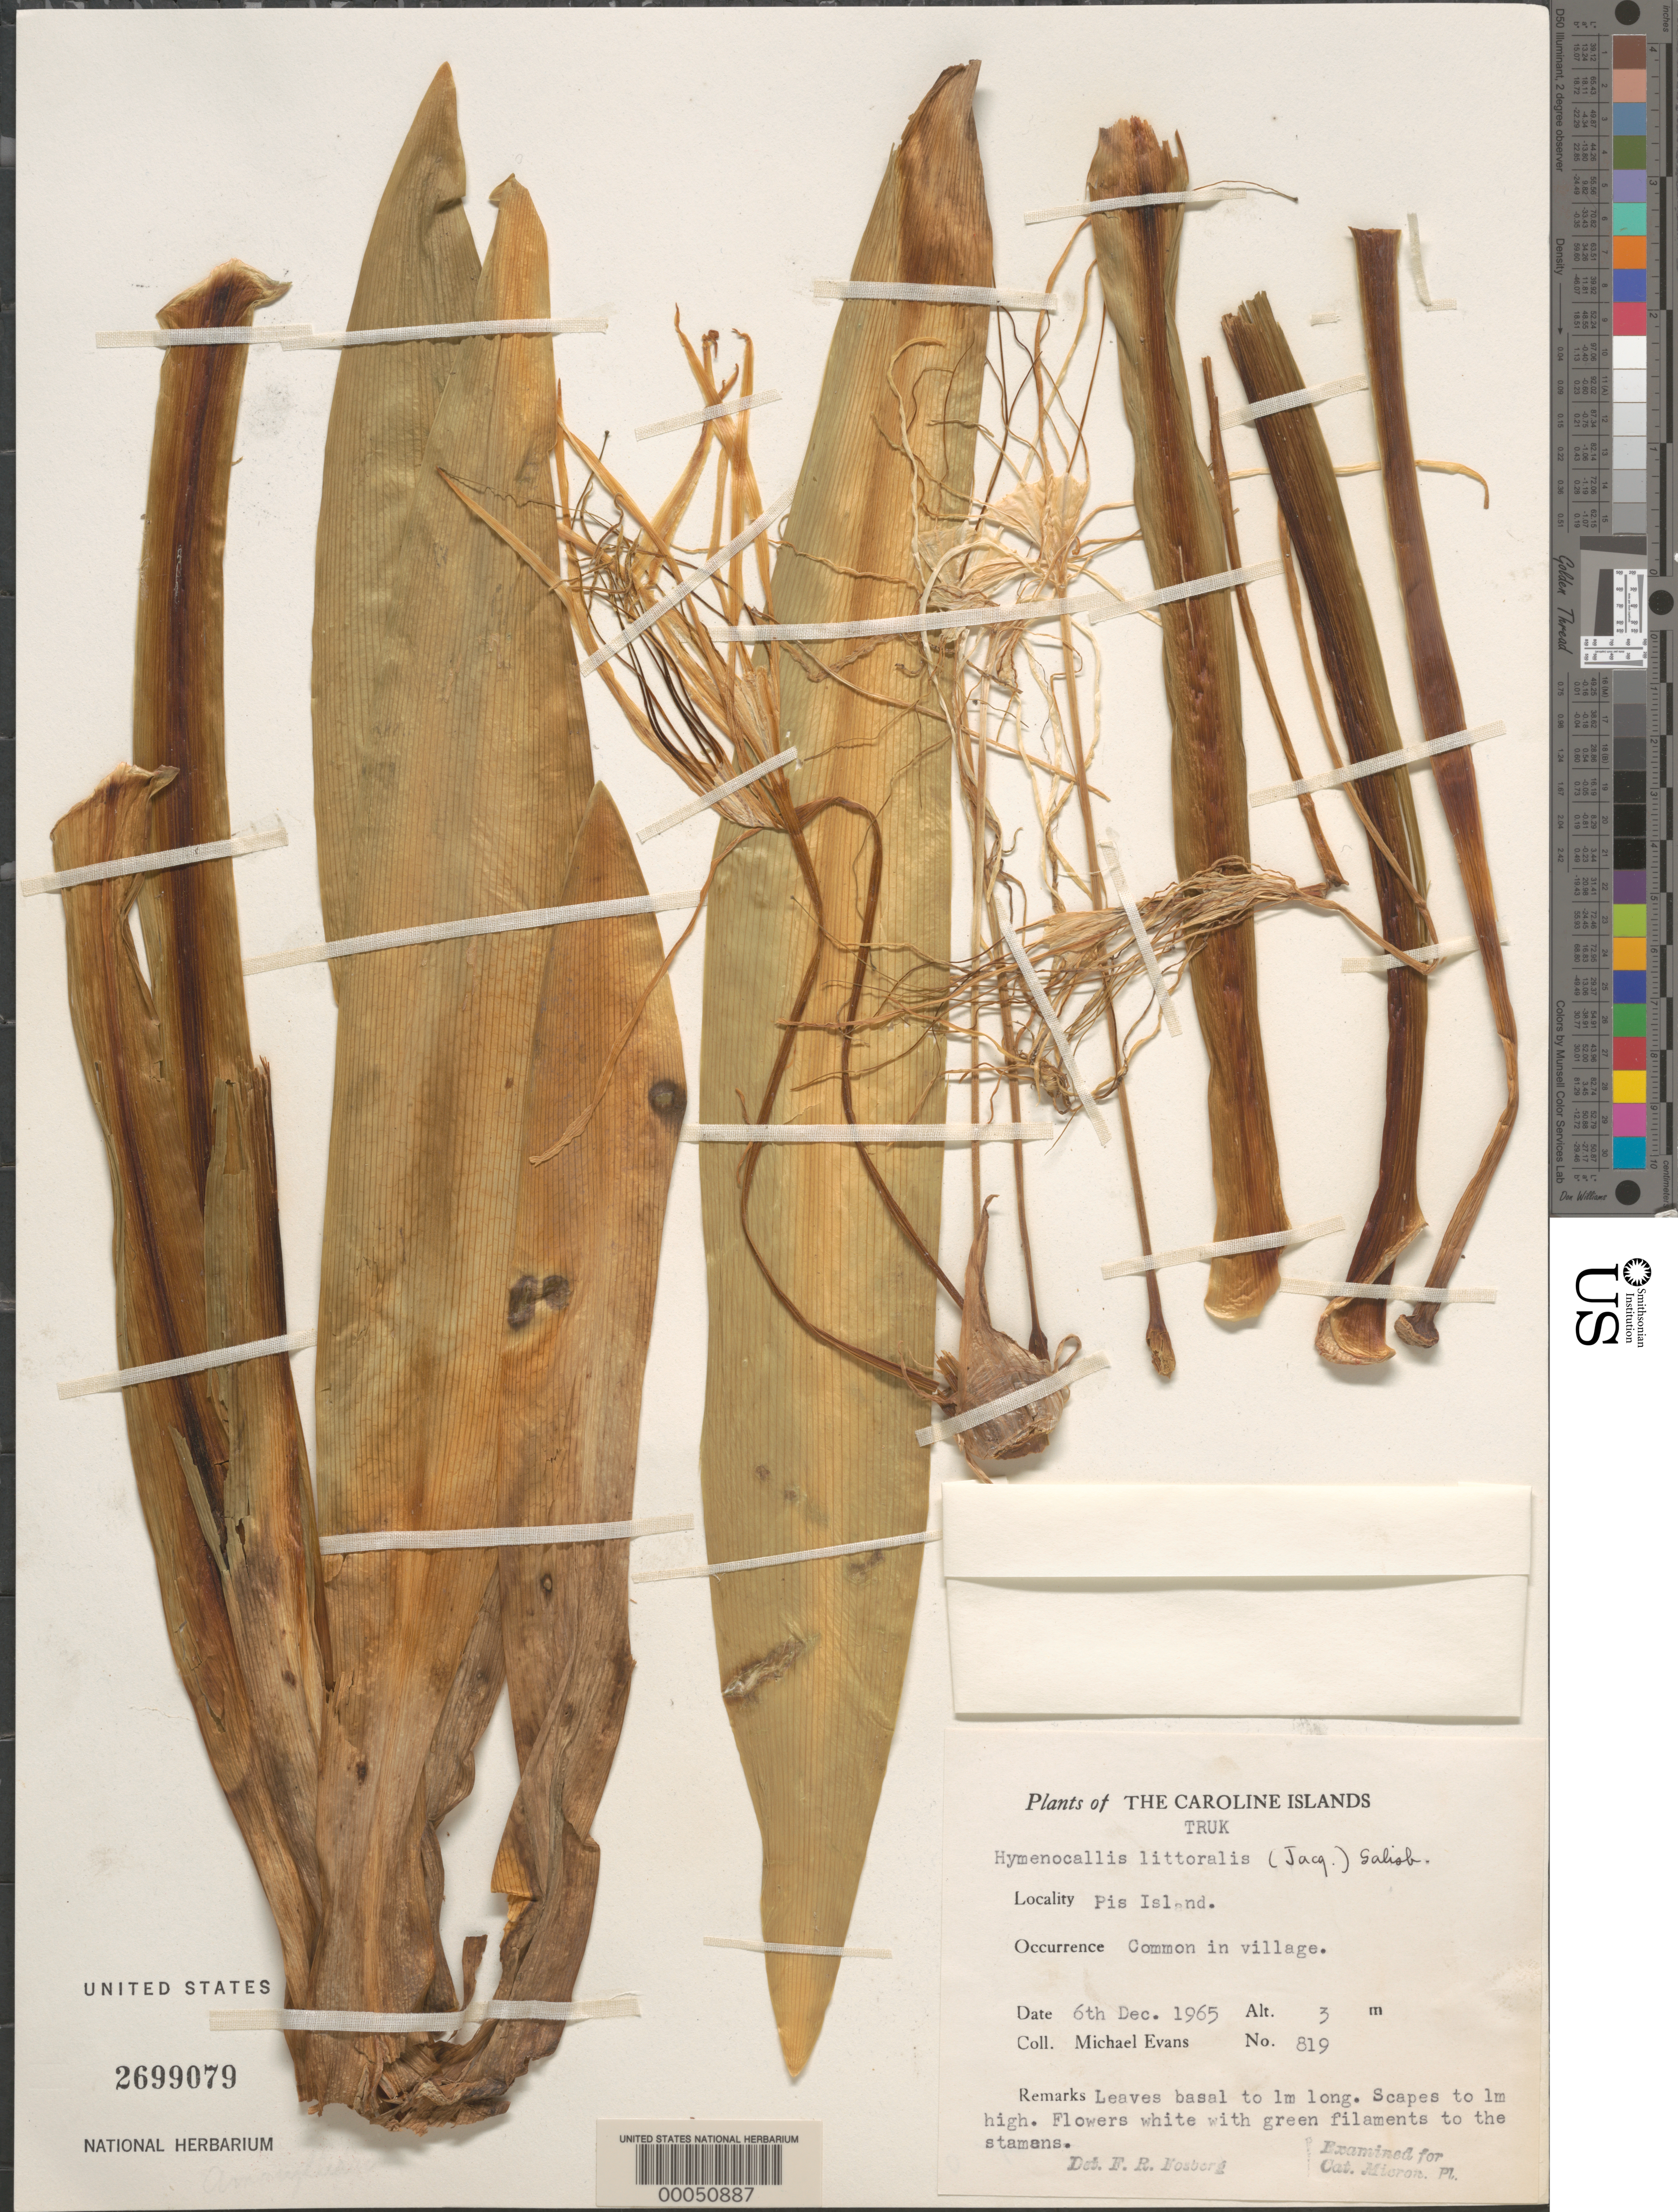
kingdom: Plantae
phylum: Tracheophyta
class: Liliopsida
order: Asparagales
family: Amaryllidaceae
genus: Hymenocallis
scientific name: Hymenocallis littoralis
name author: (Jacq.) Salisb.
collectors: M. Evans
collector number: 819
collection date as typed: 06 Dec 1965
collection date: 1965-12-06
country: Micronesia, Federated States of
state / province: Truk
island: Losap Atoll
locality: Pis Islet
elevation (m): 3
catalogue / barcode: US 2699079